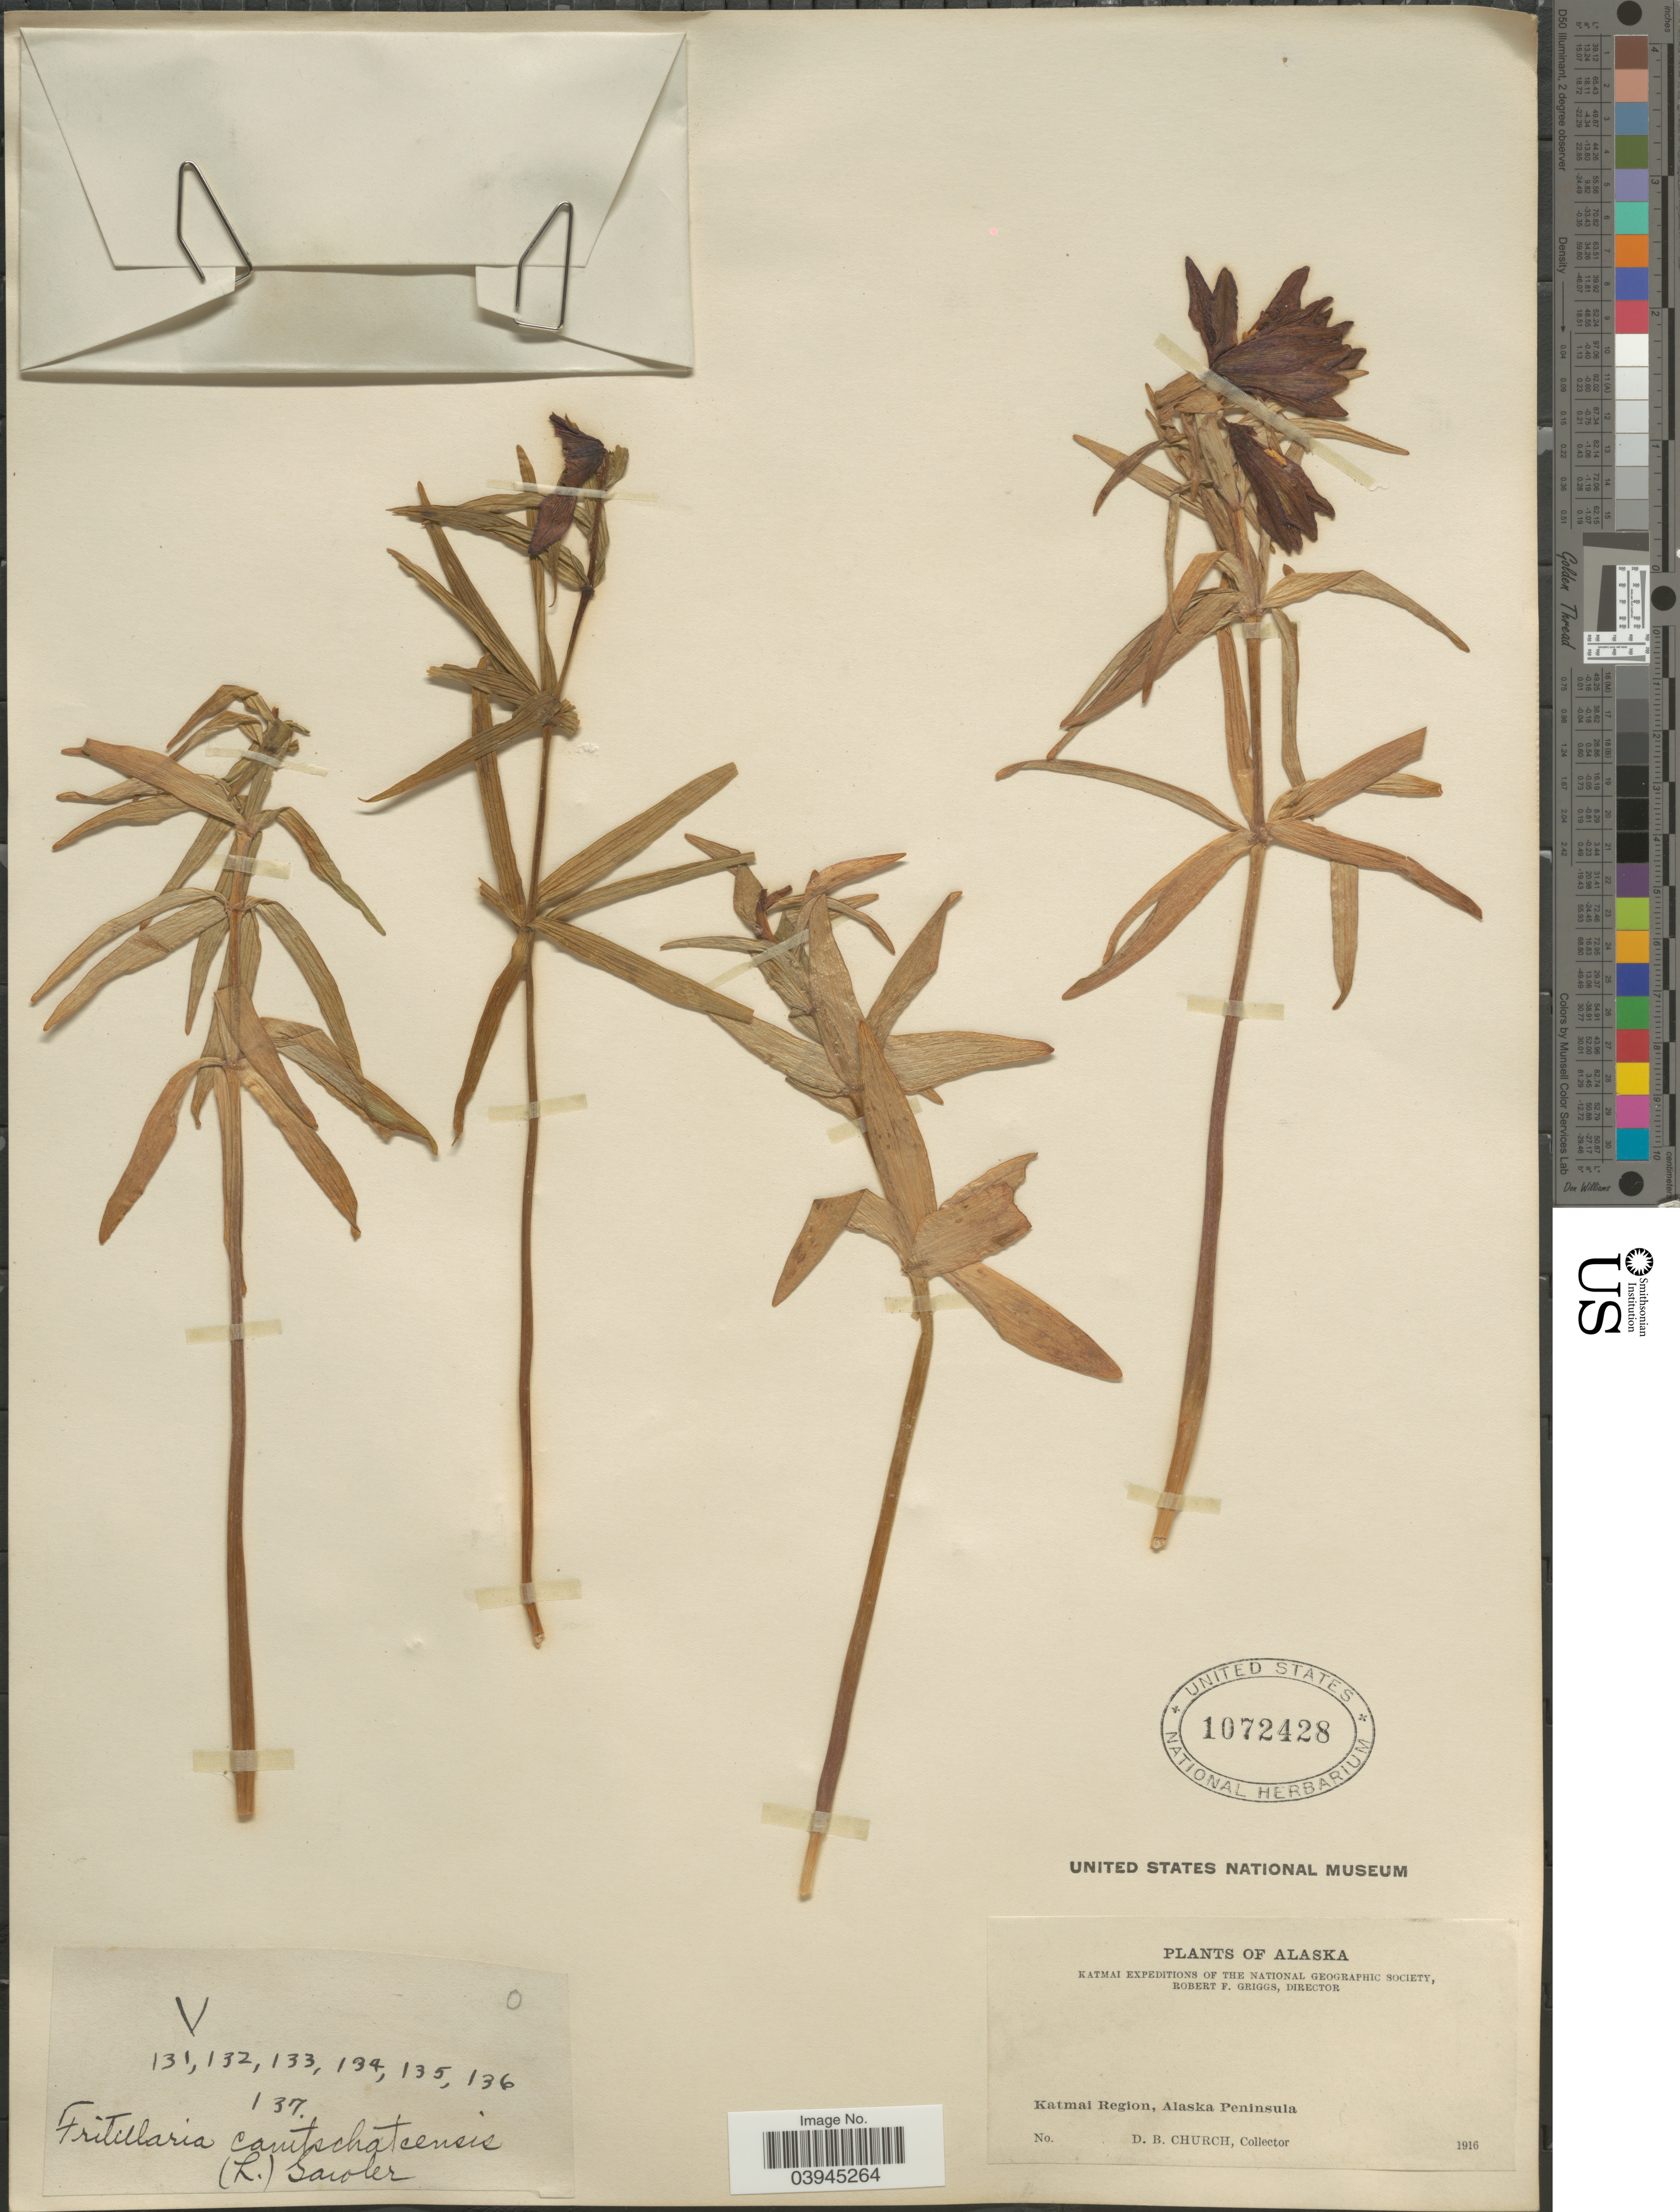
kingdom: Plantae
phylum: Tracheophyta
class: Liliopsida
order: Liliales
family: Liliaceae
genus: Fritillaria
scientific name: Fritillaria camschatcensis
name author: (L.) Ker Gawl.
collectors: D. Church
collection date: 1916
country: United States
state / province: Alaska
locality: Katmai Region, Alaska Peninsula.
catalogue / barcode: US 1072428